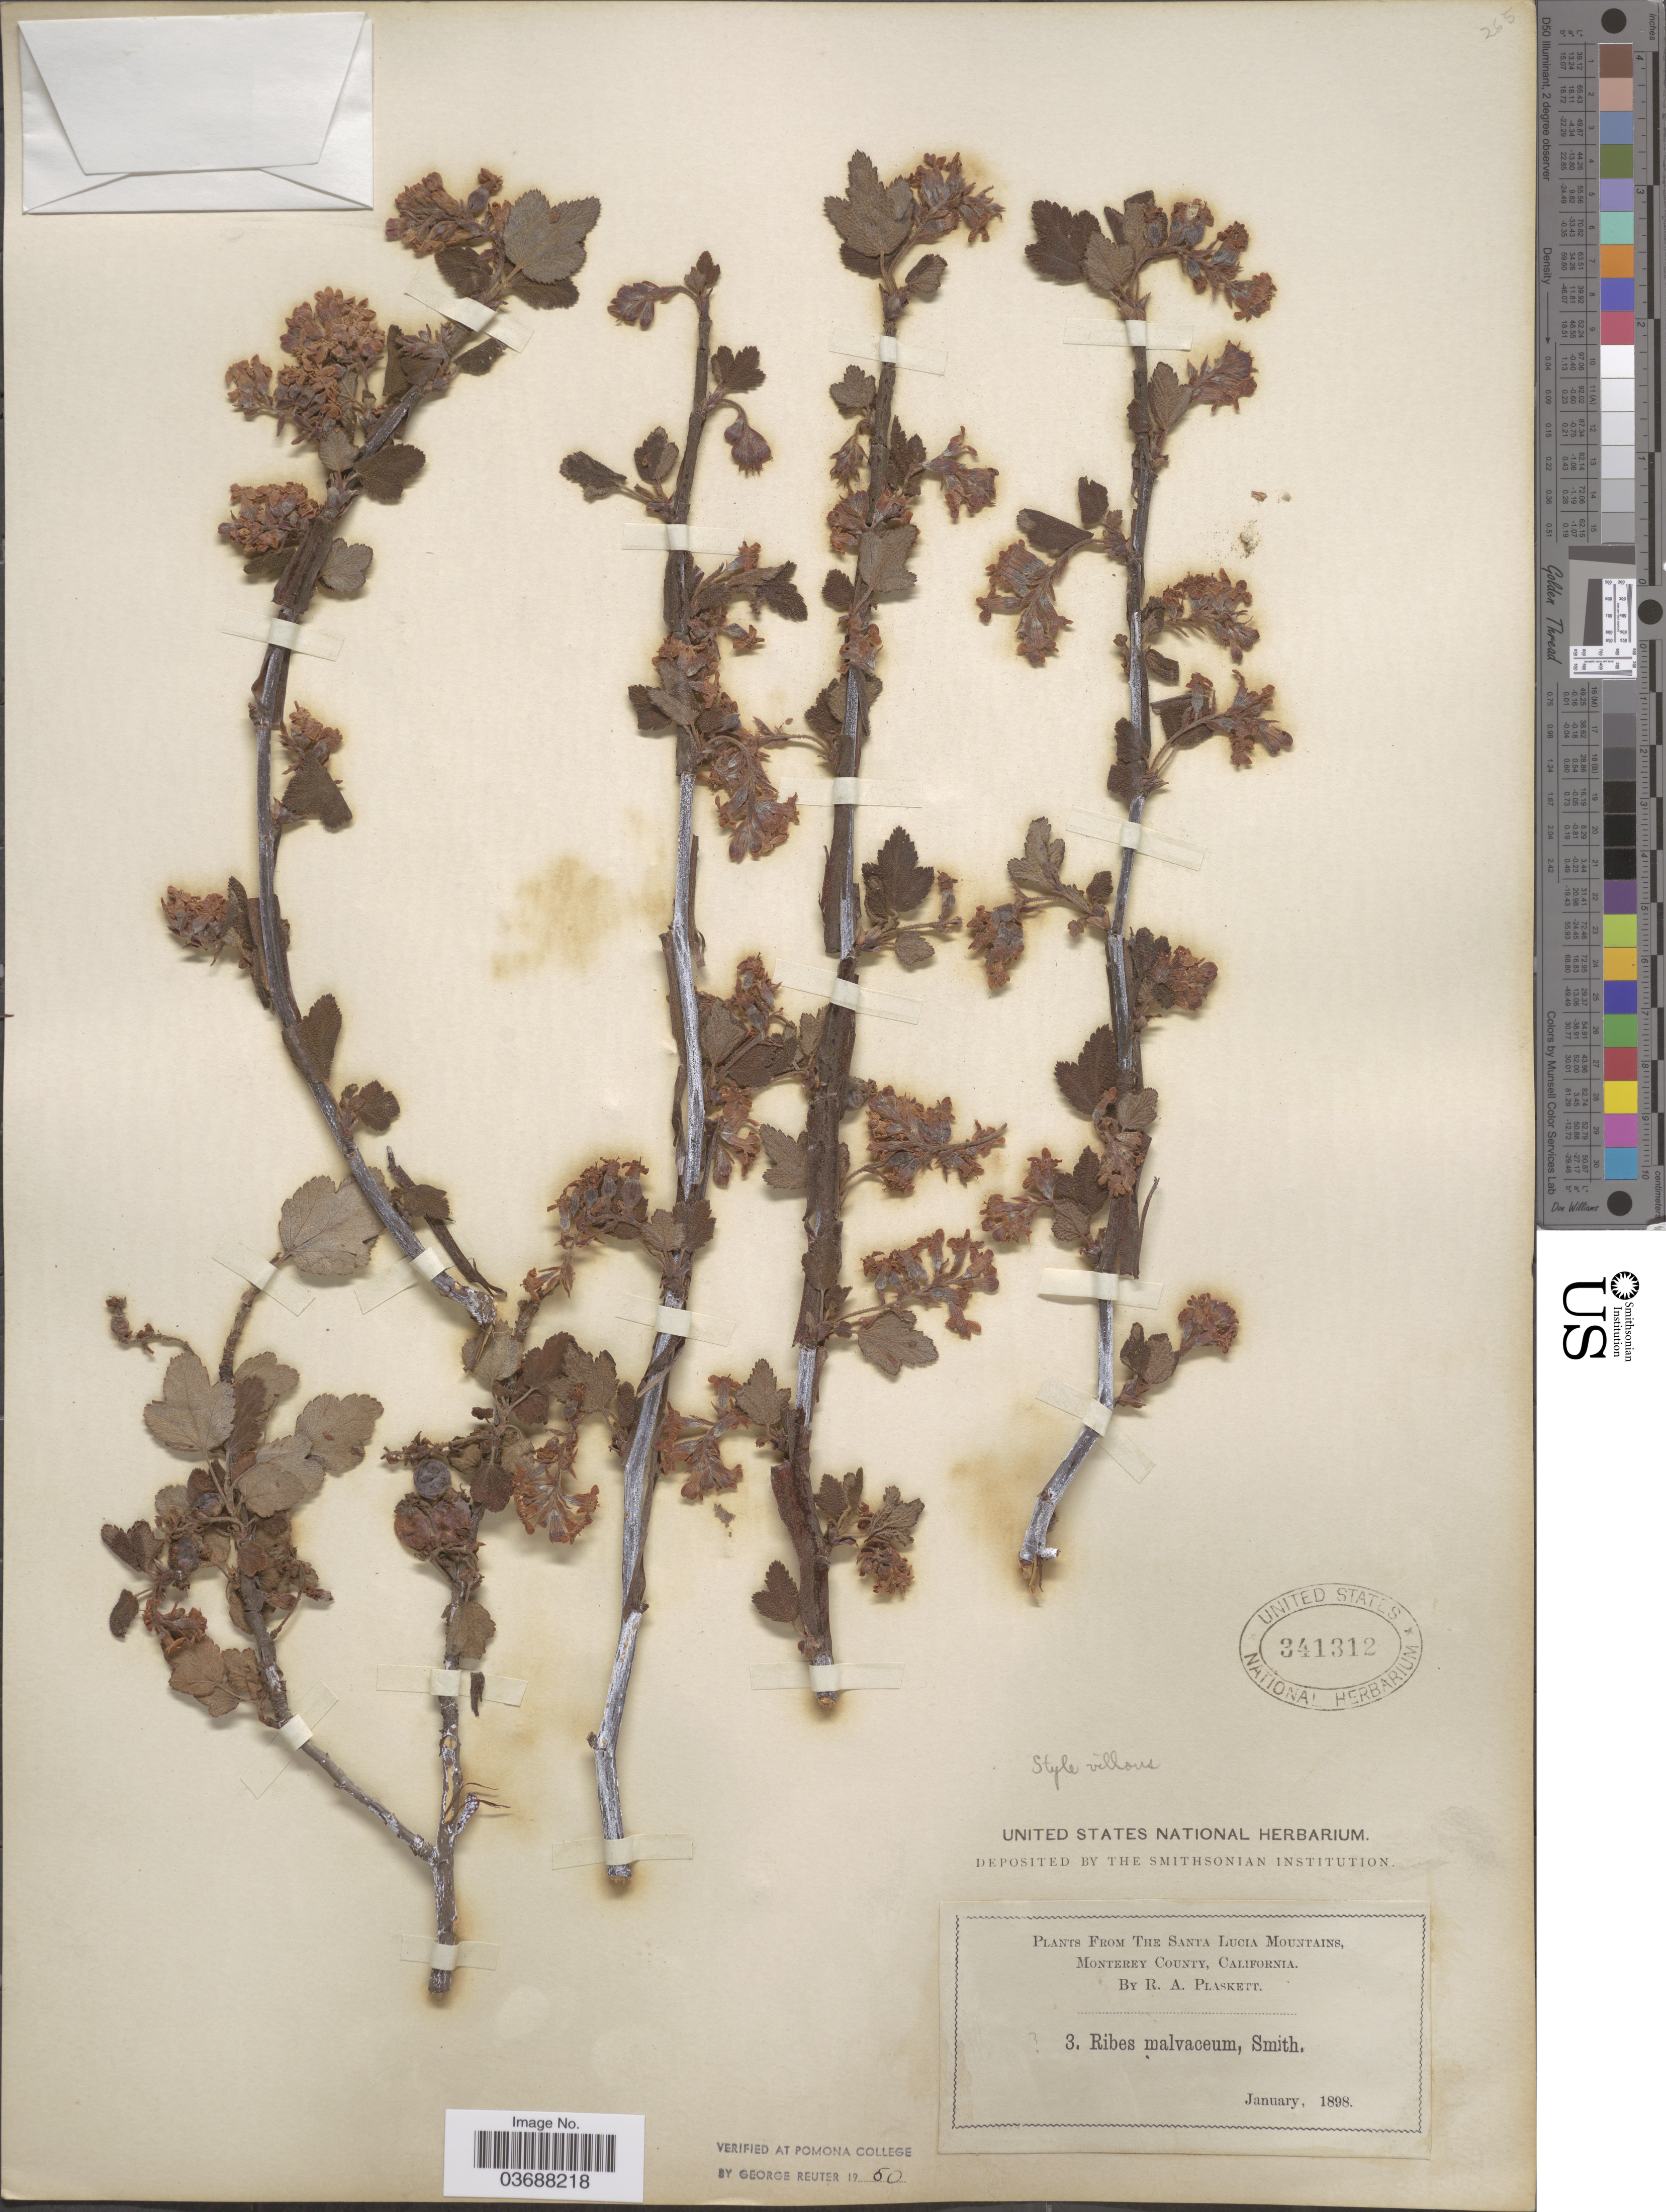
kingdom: Plantae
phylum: Tracheophyta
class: Magnoliopsida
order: Saxifragales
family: Grossulariaceae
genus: Ribes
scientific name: Ribes malvaceum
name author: Sm.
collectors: R. Plaskett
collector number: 3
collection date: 1898-01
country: United States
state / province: California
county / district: Monterey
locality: The Santa Lucia Mountains, Monterey County.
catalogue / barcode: US 341312